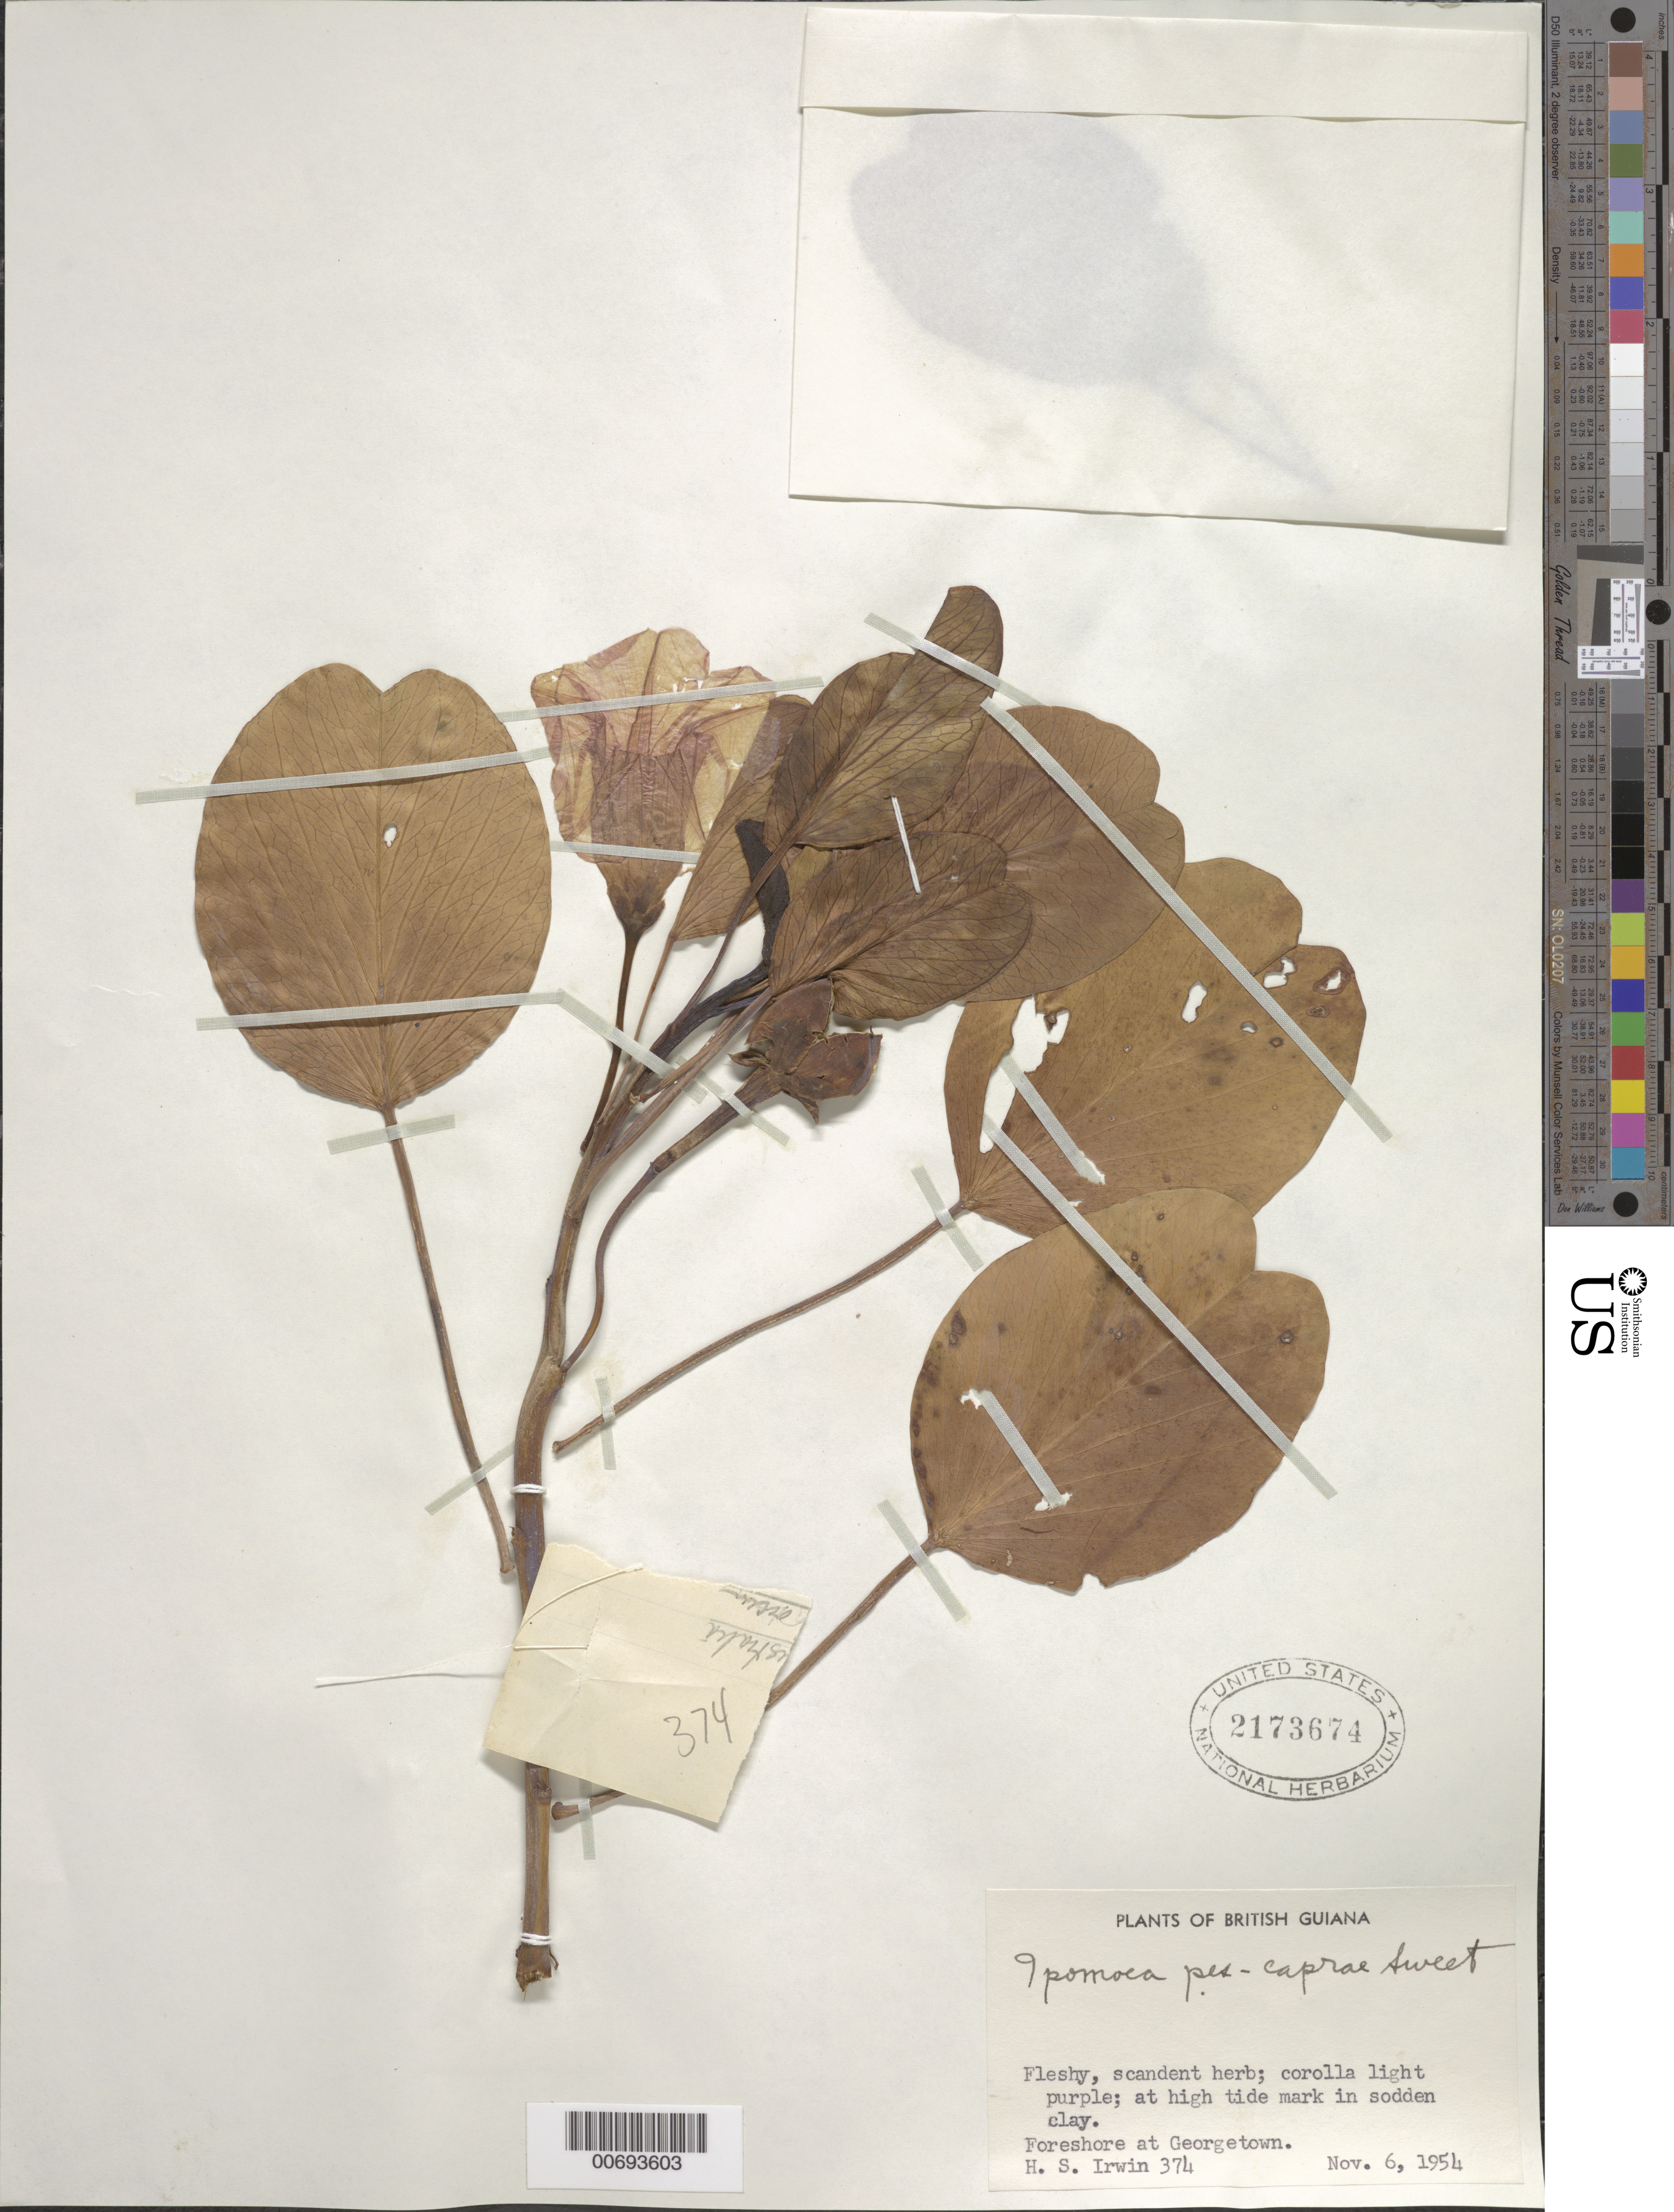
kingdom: Plantae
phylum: Tracheophyta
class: Magnoliopsida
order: Solanales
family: Convolvulaceae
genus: Ipomoea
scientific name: Ipomoea pes-caprae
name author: (L.) R. Br.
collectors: H. Irwin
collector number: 374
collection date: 1954-11-06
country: Guyana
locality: British Guiana. Foreshore at Georgetown.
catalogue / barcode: US 2173674